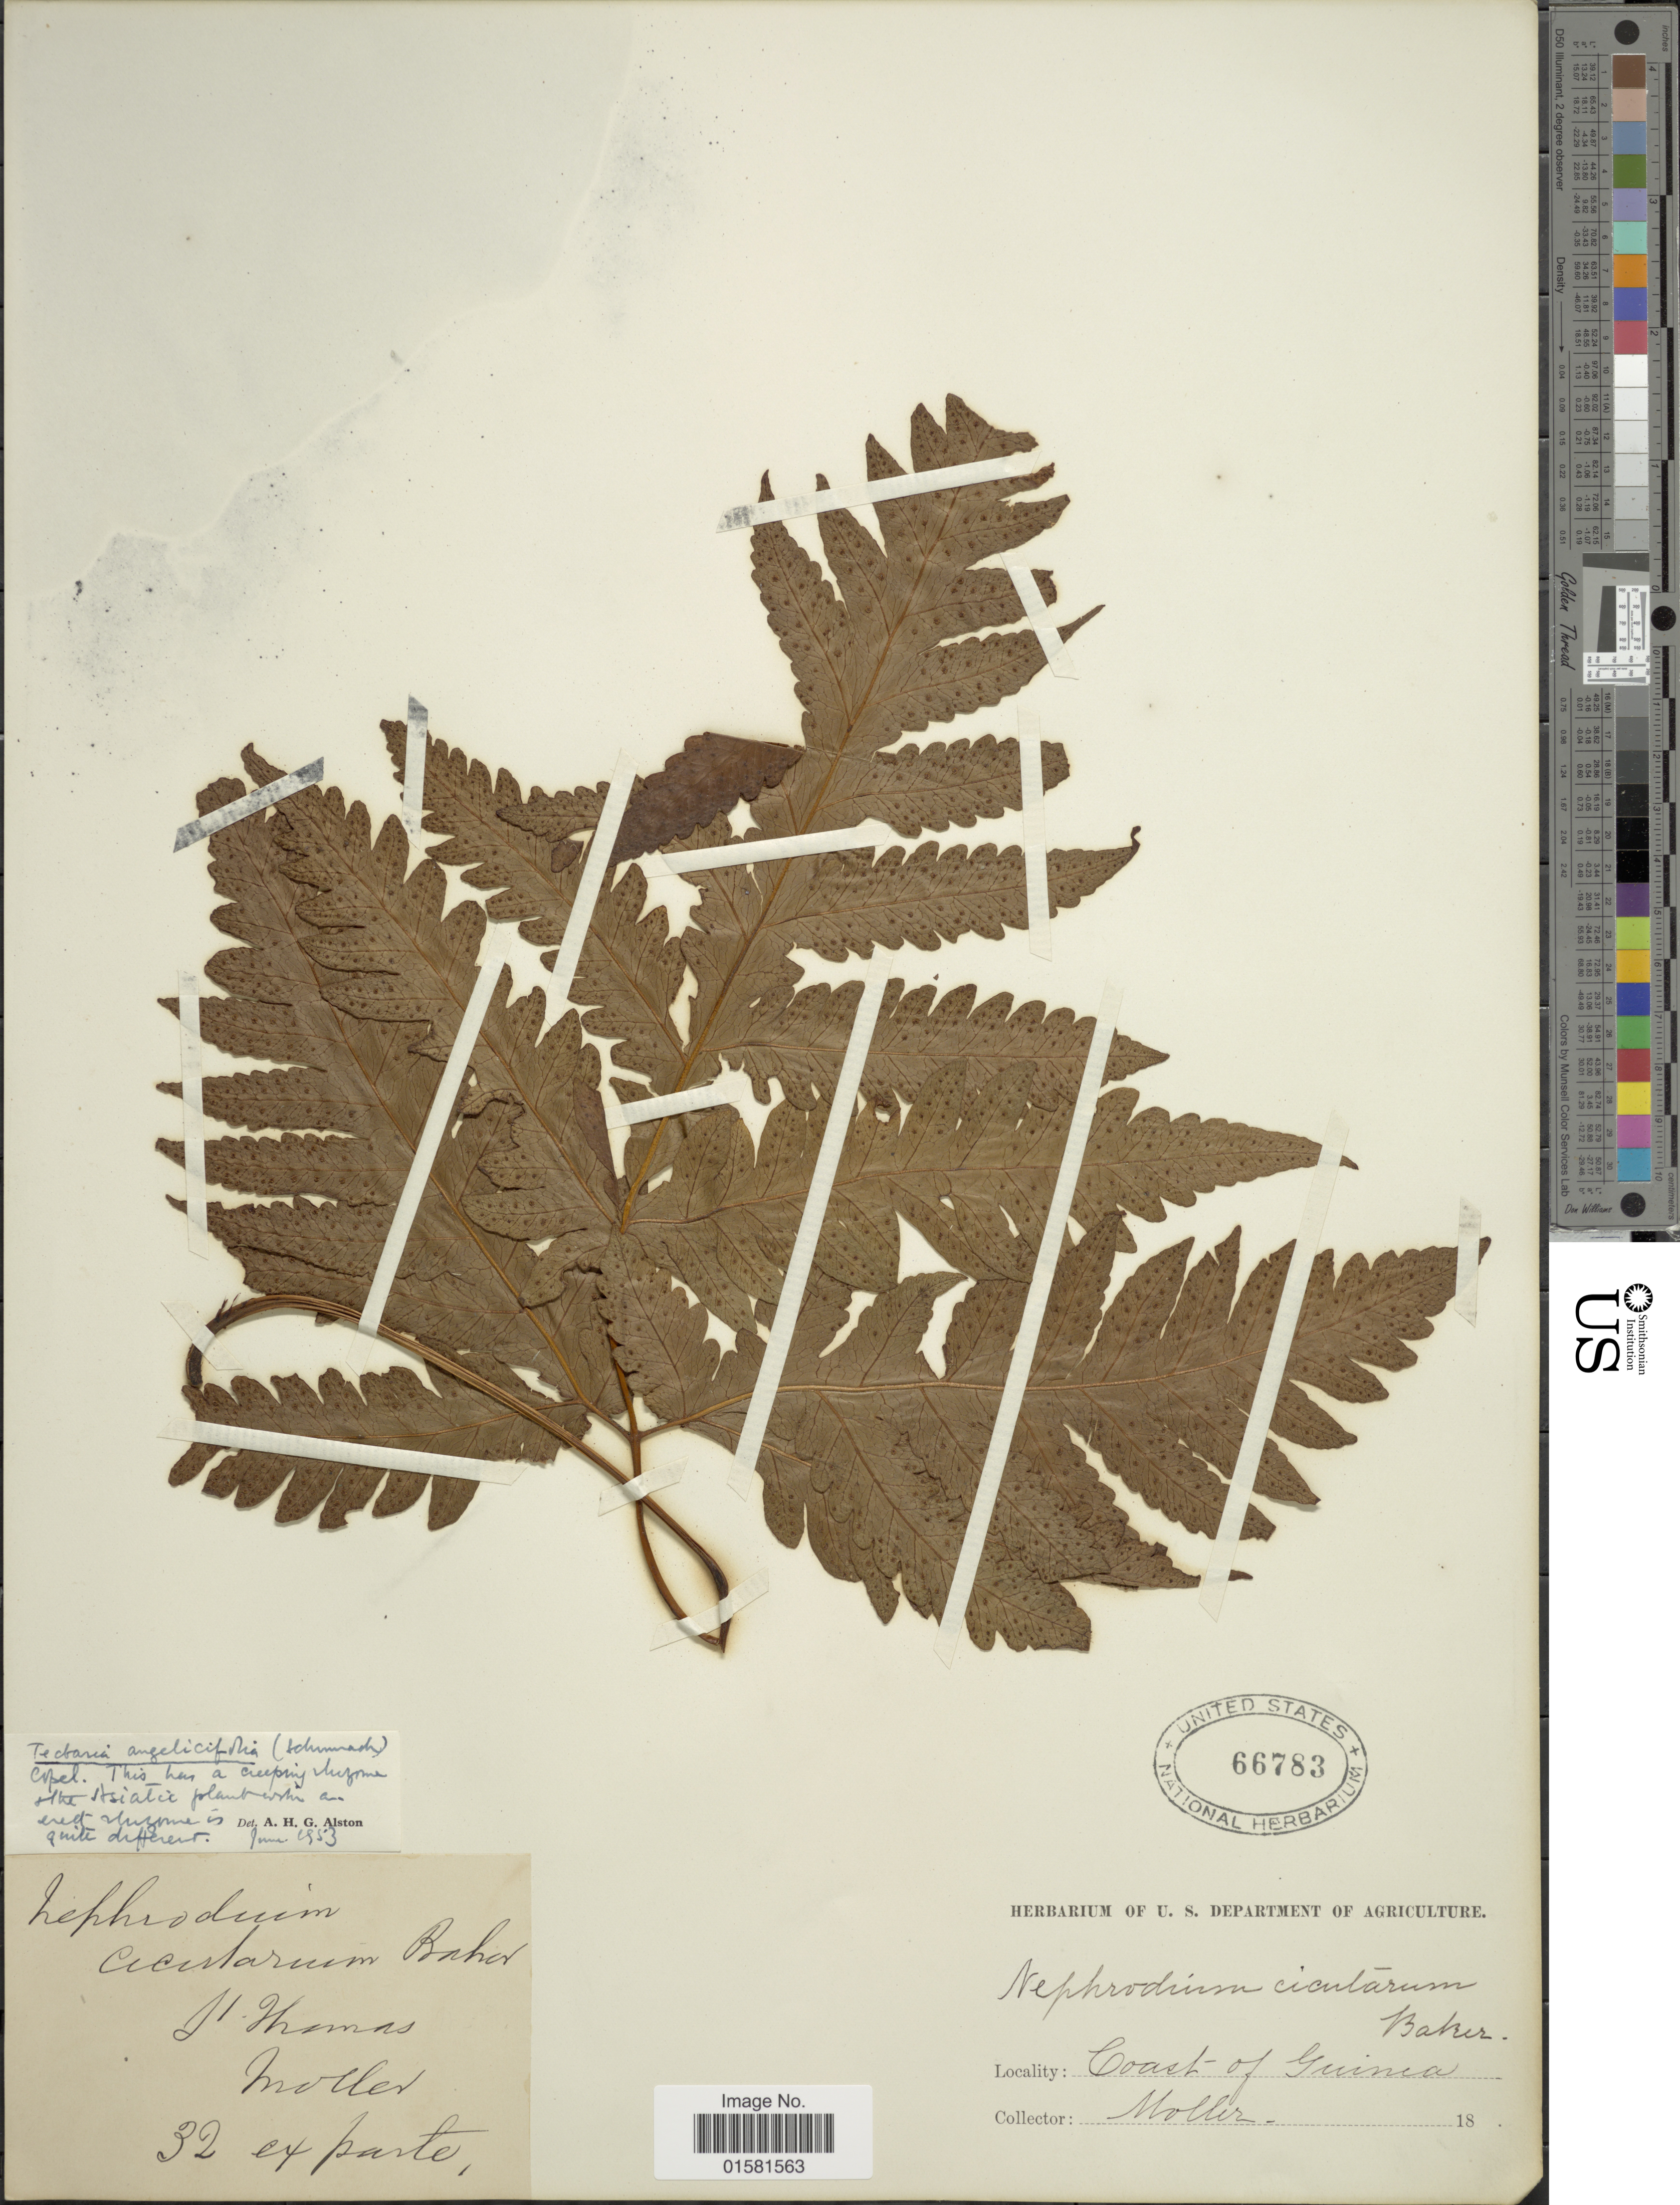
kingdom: Plantae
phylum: Tracheophyta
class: Polypodiopsida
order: Polypodiales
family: Tectariaceae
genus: Tectaria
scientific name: Tectaria angelicifolia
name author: (Schum.) Copel.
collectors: -. Moller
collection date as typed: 18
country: Guinea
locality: St. Hamas, Coast of Guinea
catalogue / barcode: US 66783